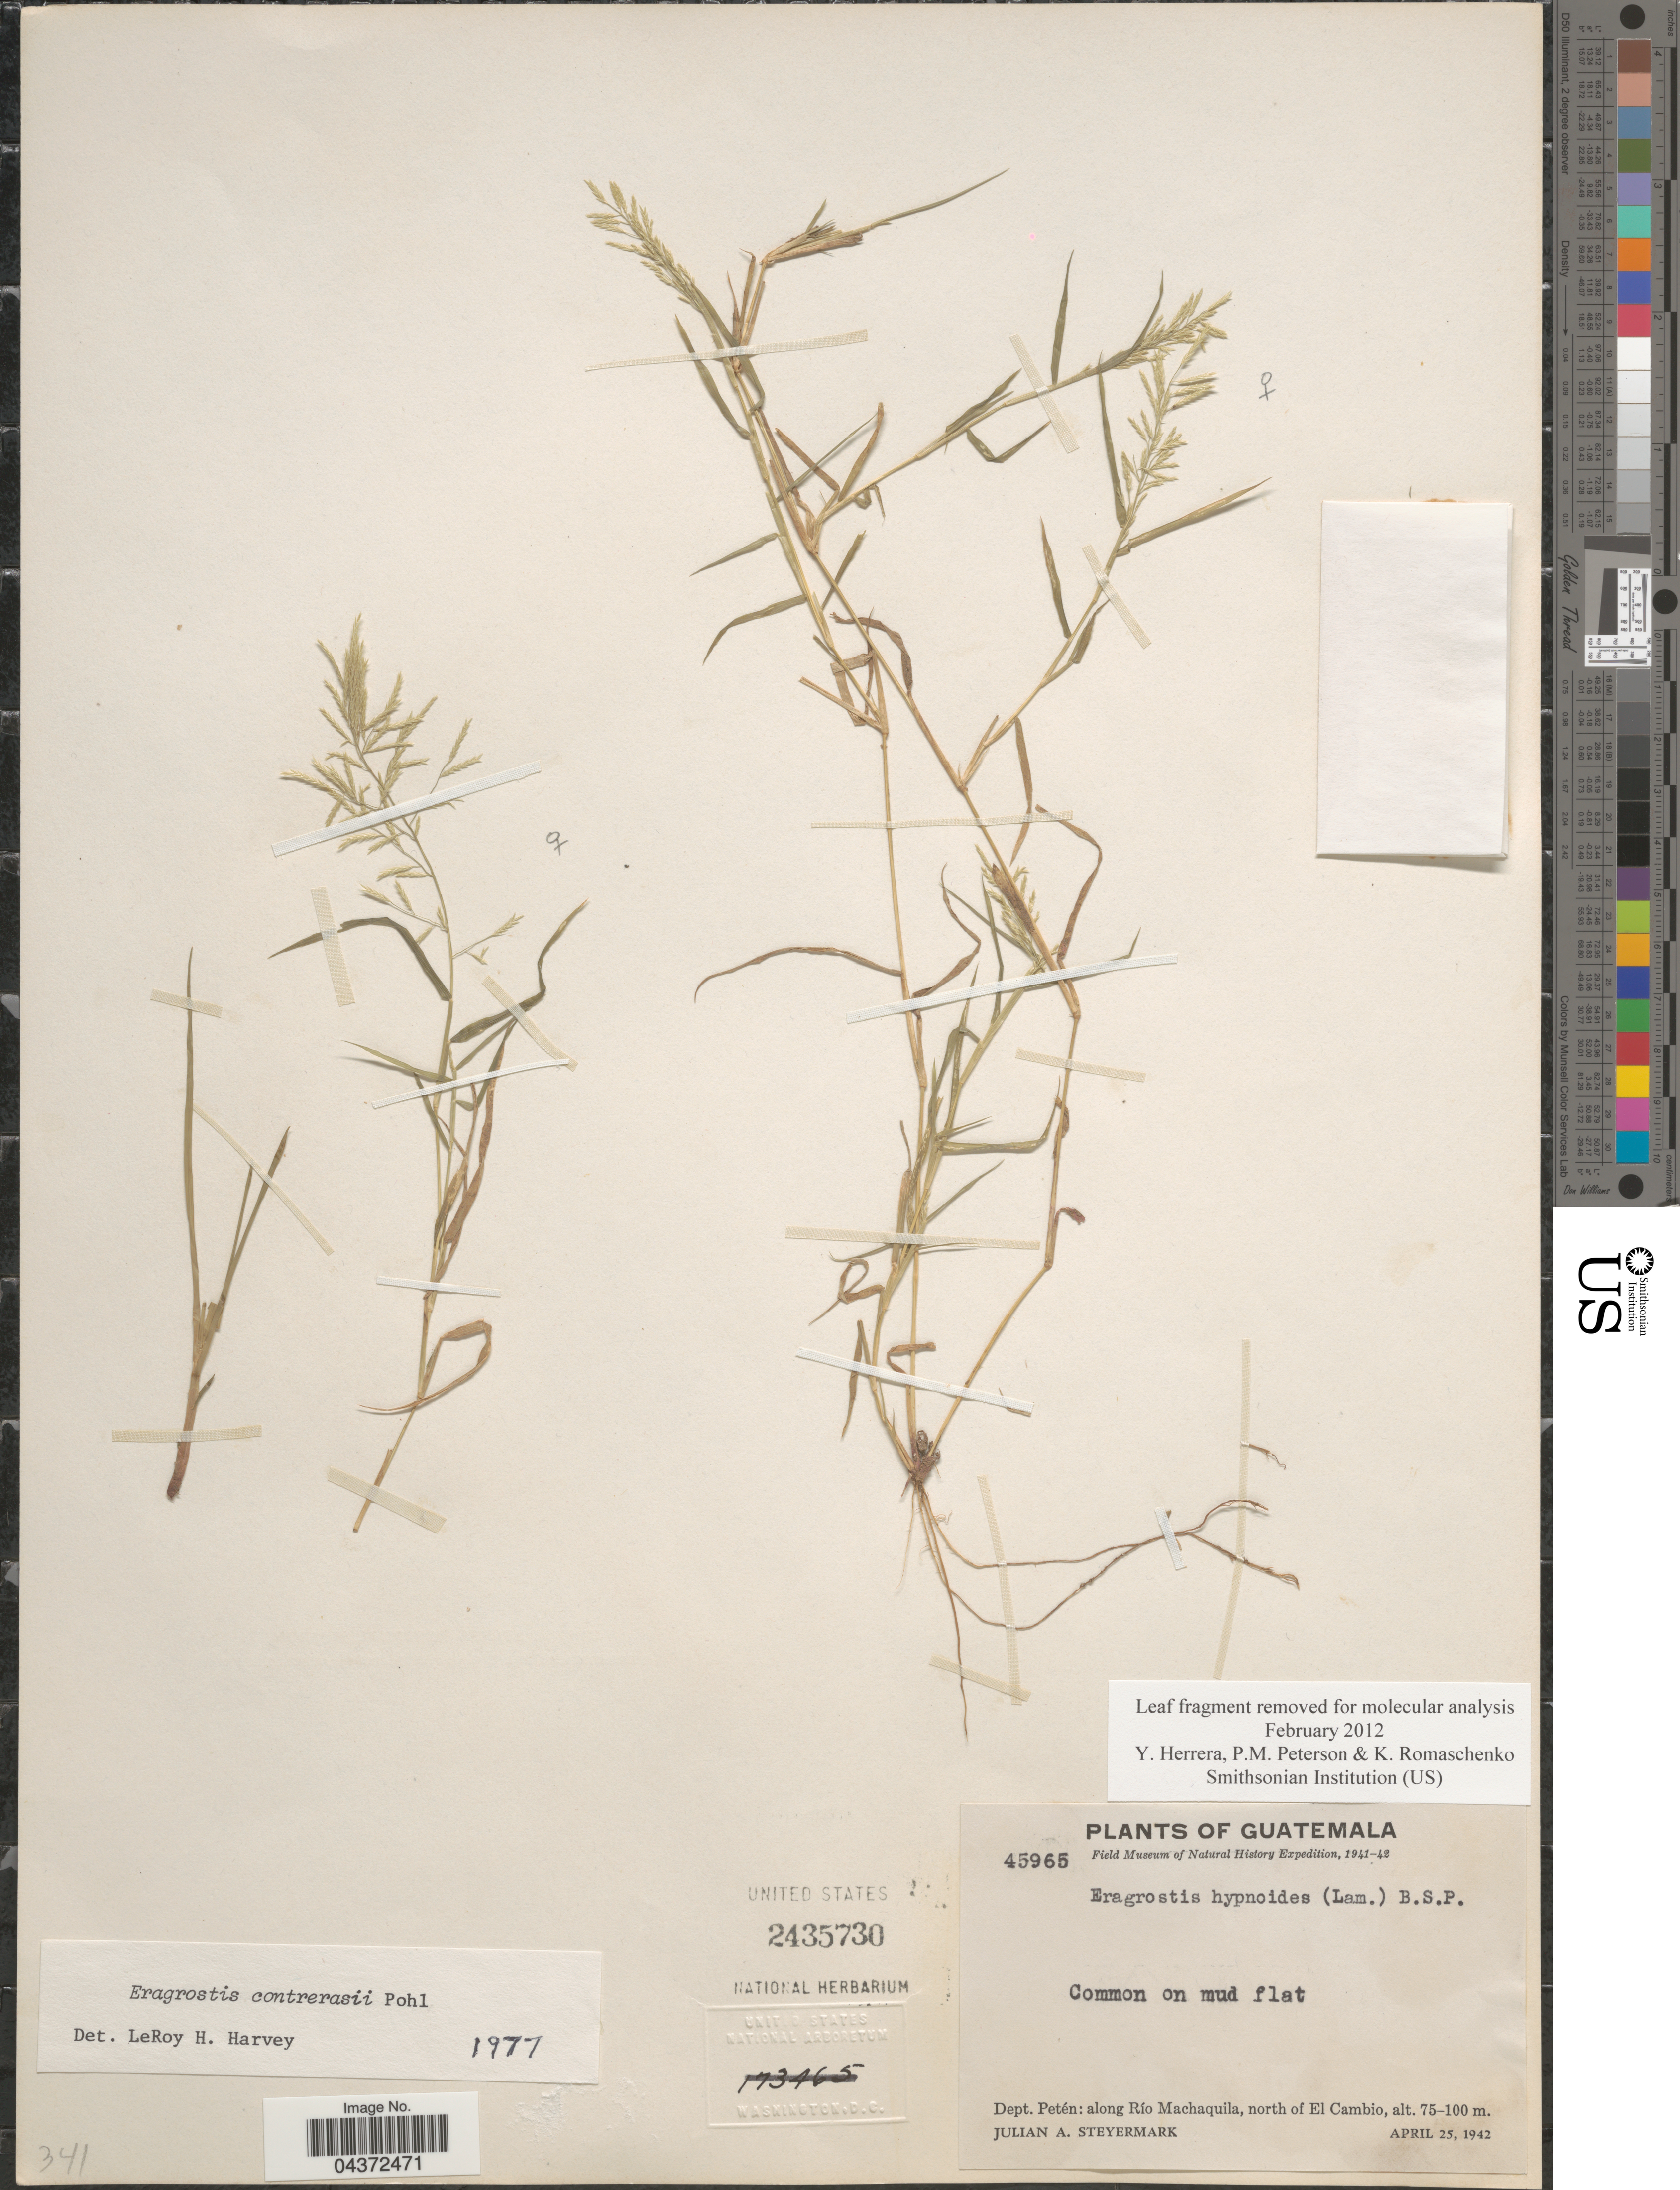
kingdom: Plantae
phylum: Tracheophyta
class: Liliopsida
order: Poales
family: Poaceae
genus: Eragrostis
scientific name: Eragrostis contrerasii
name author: R.W. Pohl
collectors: J. Steyermark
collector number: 45965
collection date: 1942-04-25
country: Guatemala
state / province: El Peten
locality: Field Museum of Natural History Expedition, 1941-42. Dept. Petén: along Río Machaquila, north of El Cambio.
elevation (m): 75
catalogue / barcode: US 2435730